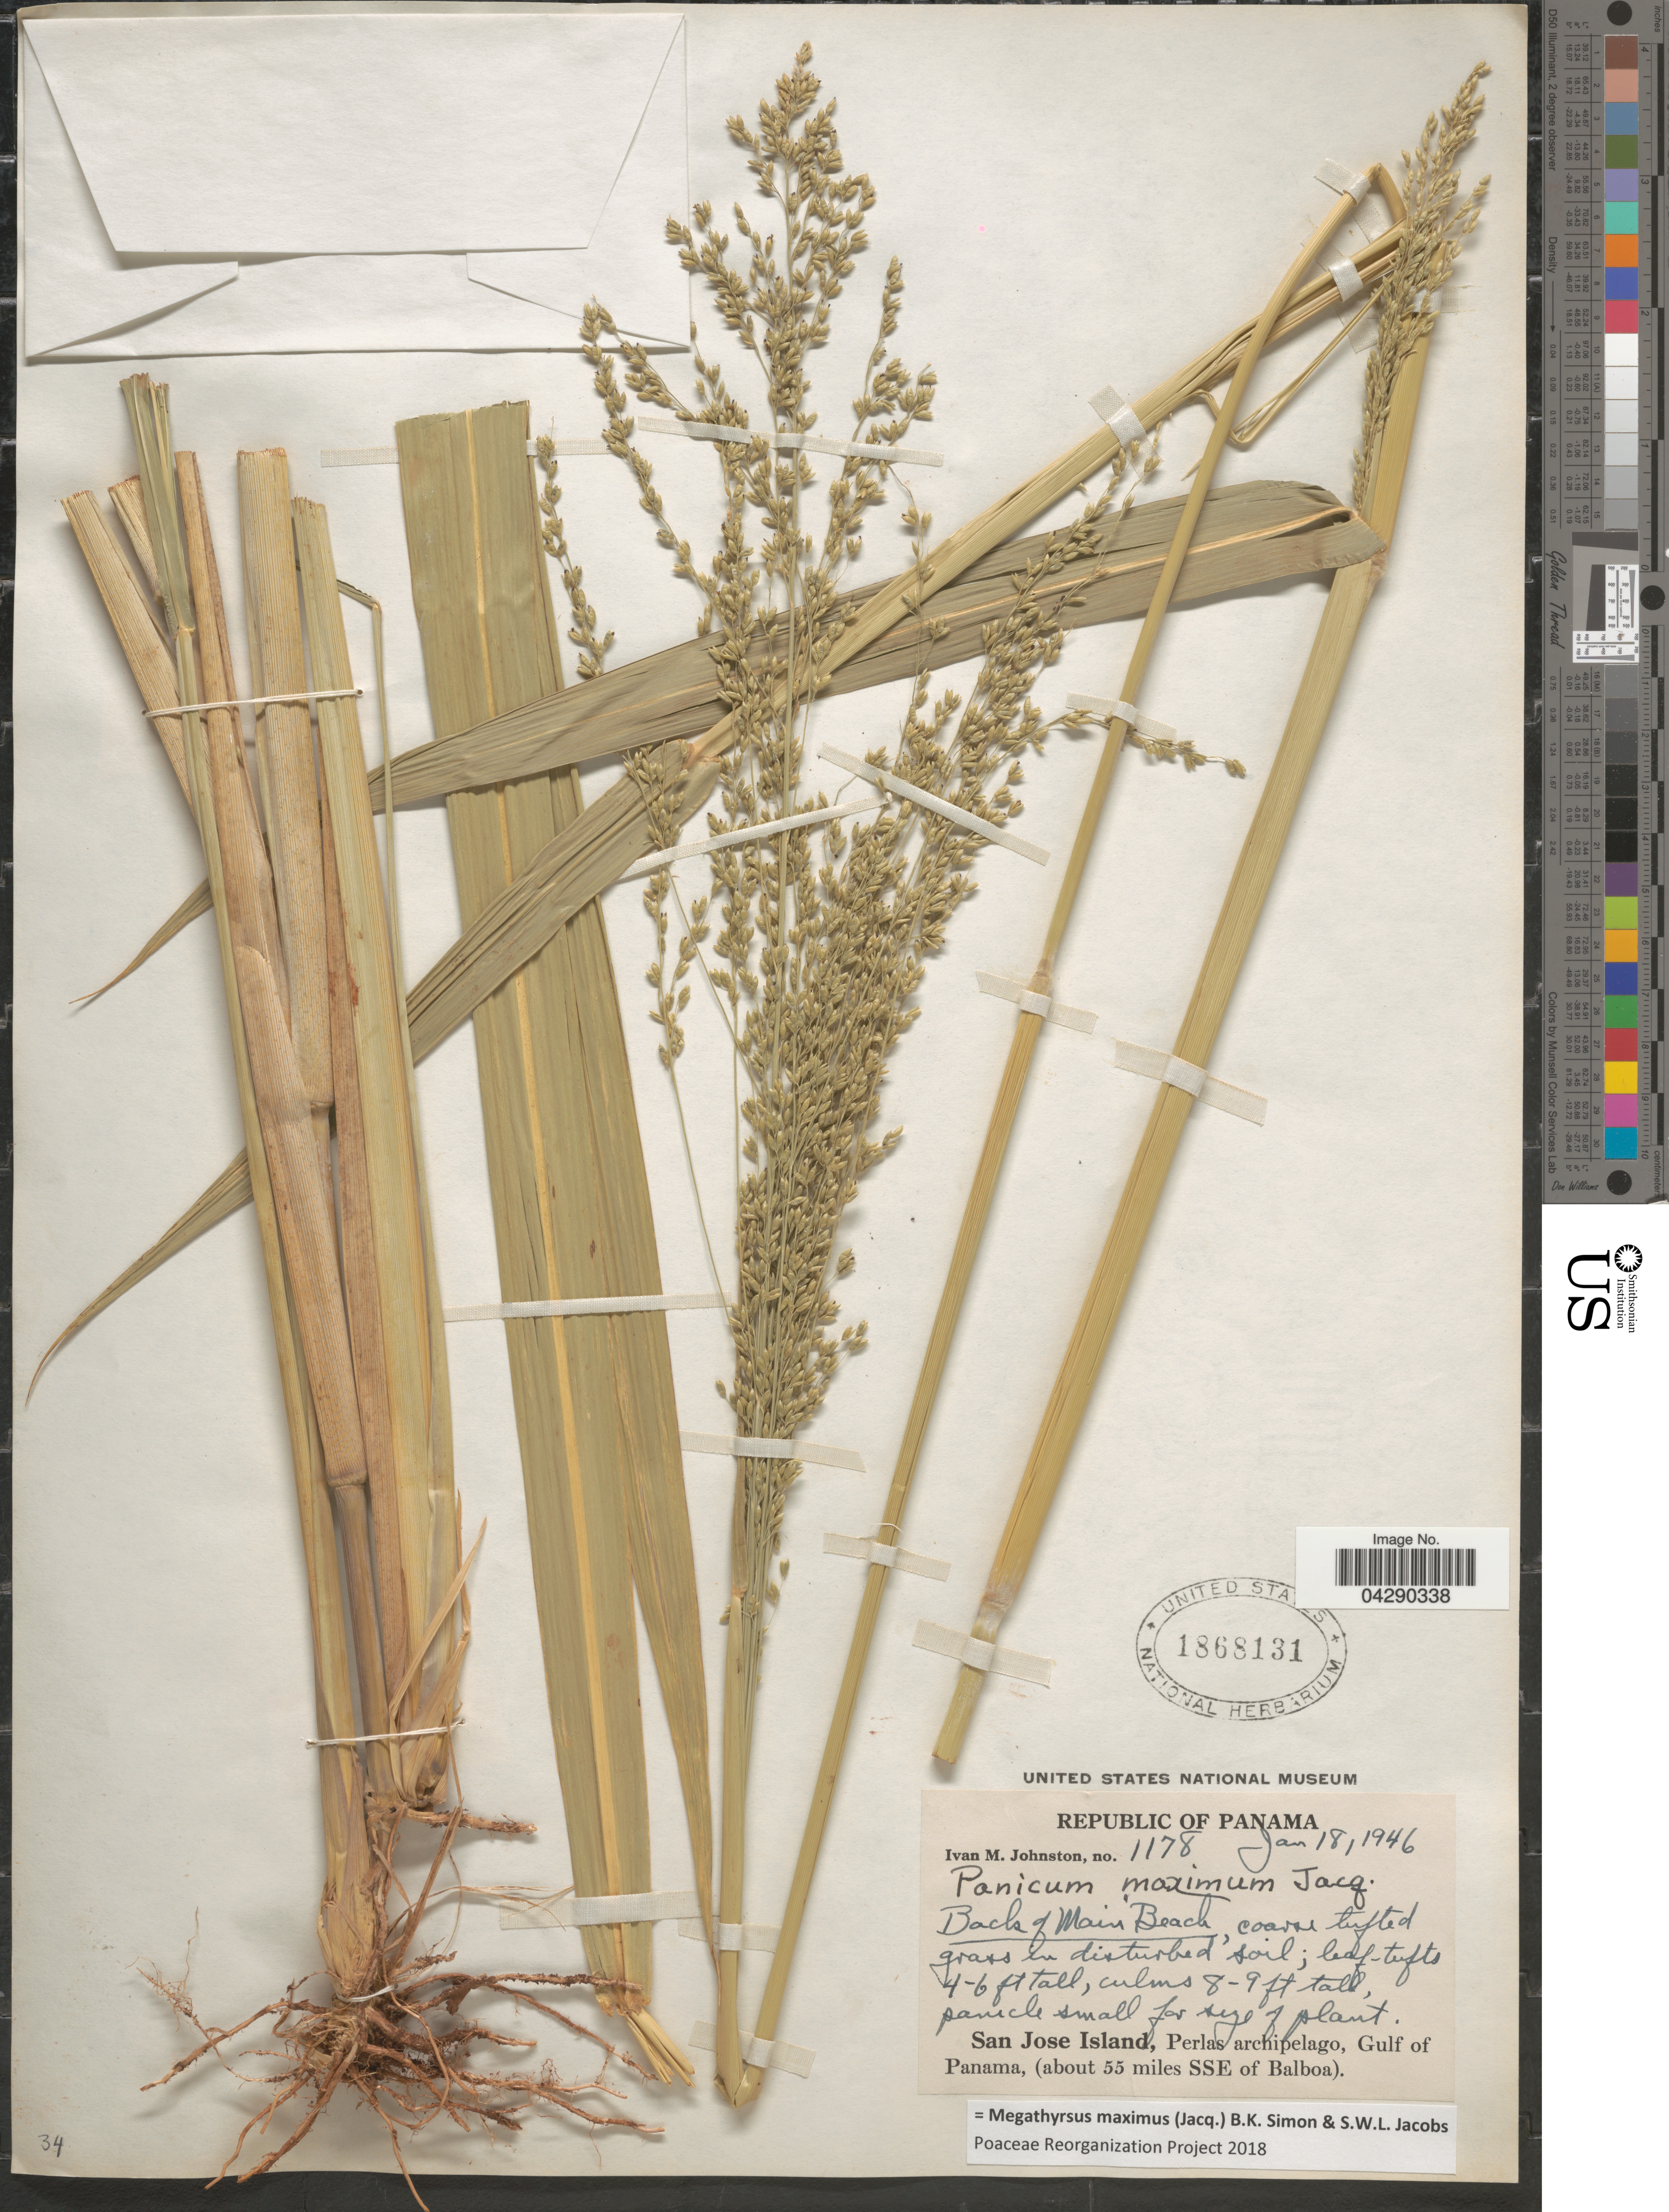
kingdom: Plantae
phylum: Tracheophyta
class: Liliopsida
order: Poales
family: Poaceae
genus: Megathyrsus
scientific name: Megathyrsus maximus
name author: (Jacq.) B.K. Simon & S.W.L. Jacobs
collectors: I.M. Johnston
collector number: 1178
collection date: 1946-01-18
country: Panama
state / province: Panamá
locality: Republic of Panama. Back of Main Beach. San Jose Island, Perlas archipelago, Gulf of Panama, (about 55 miles SSE of Balboa).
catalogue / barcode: US 1868131